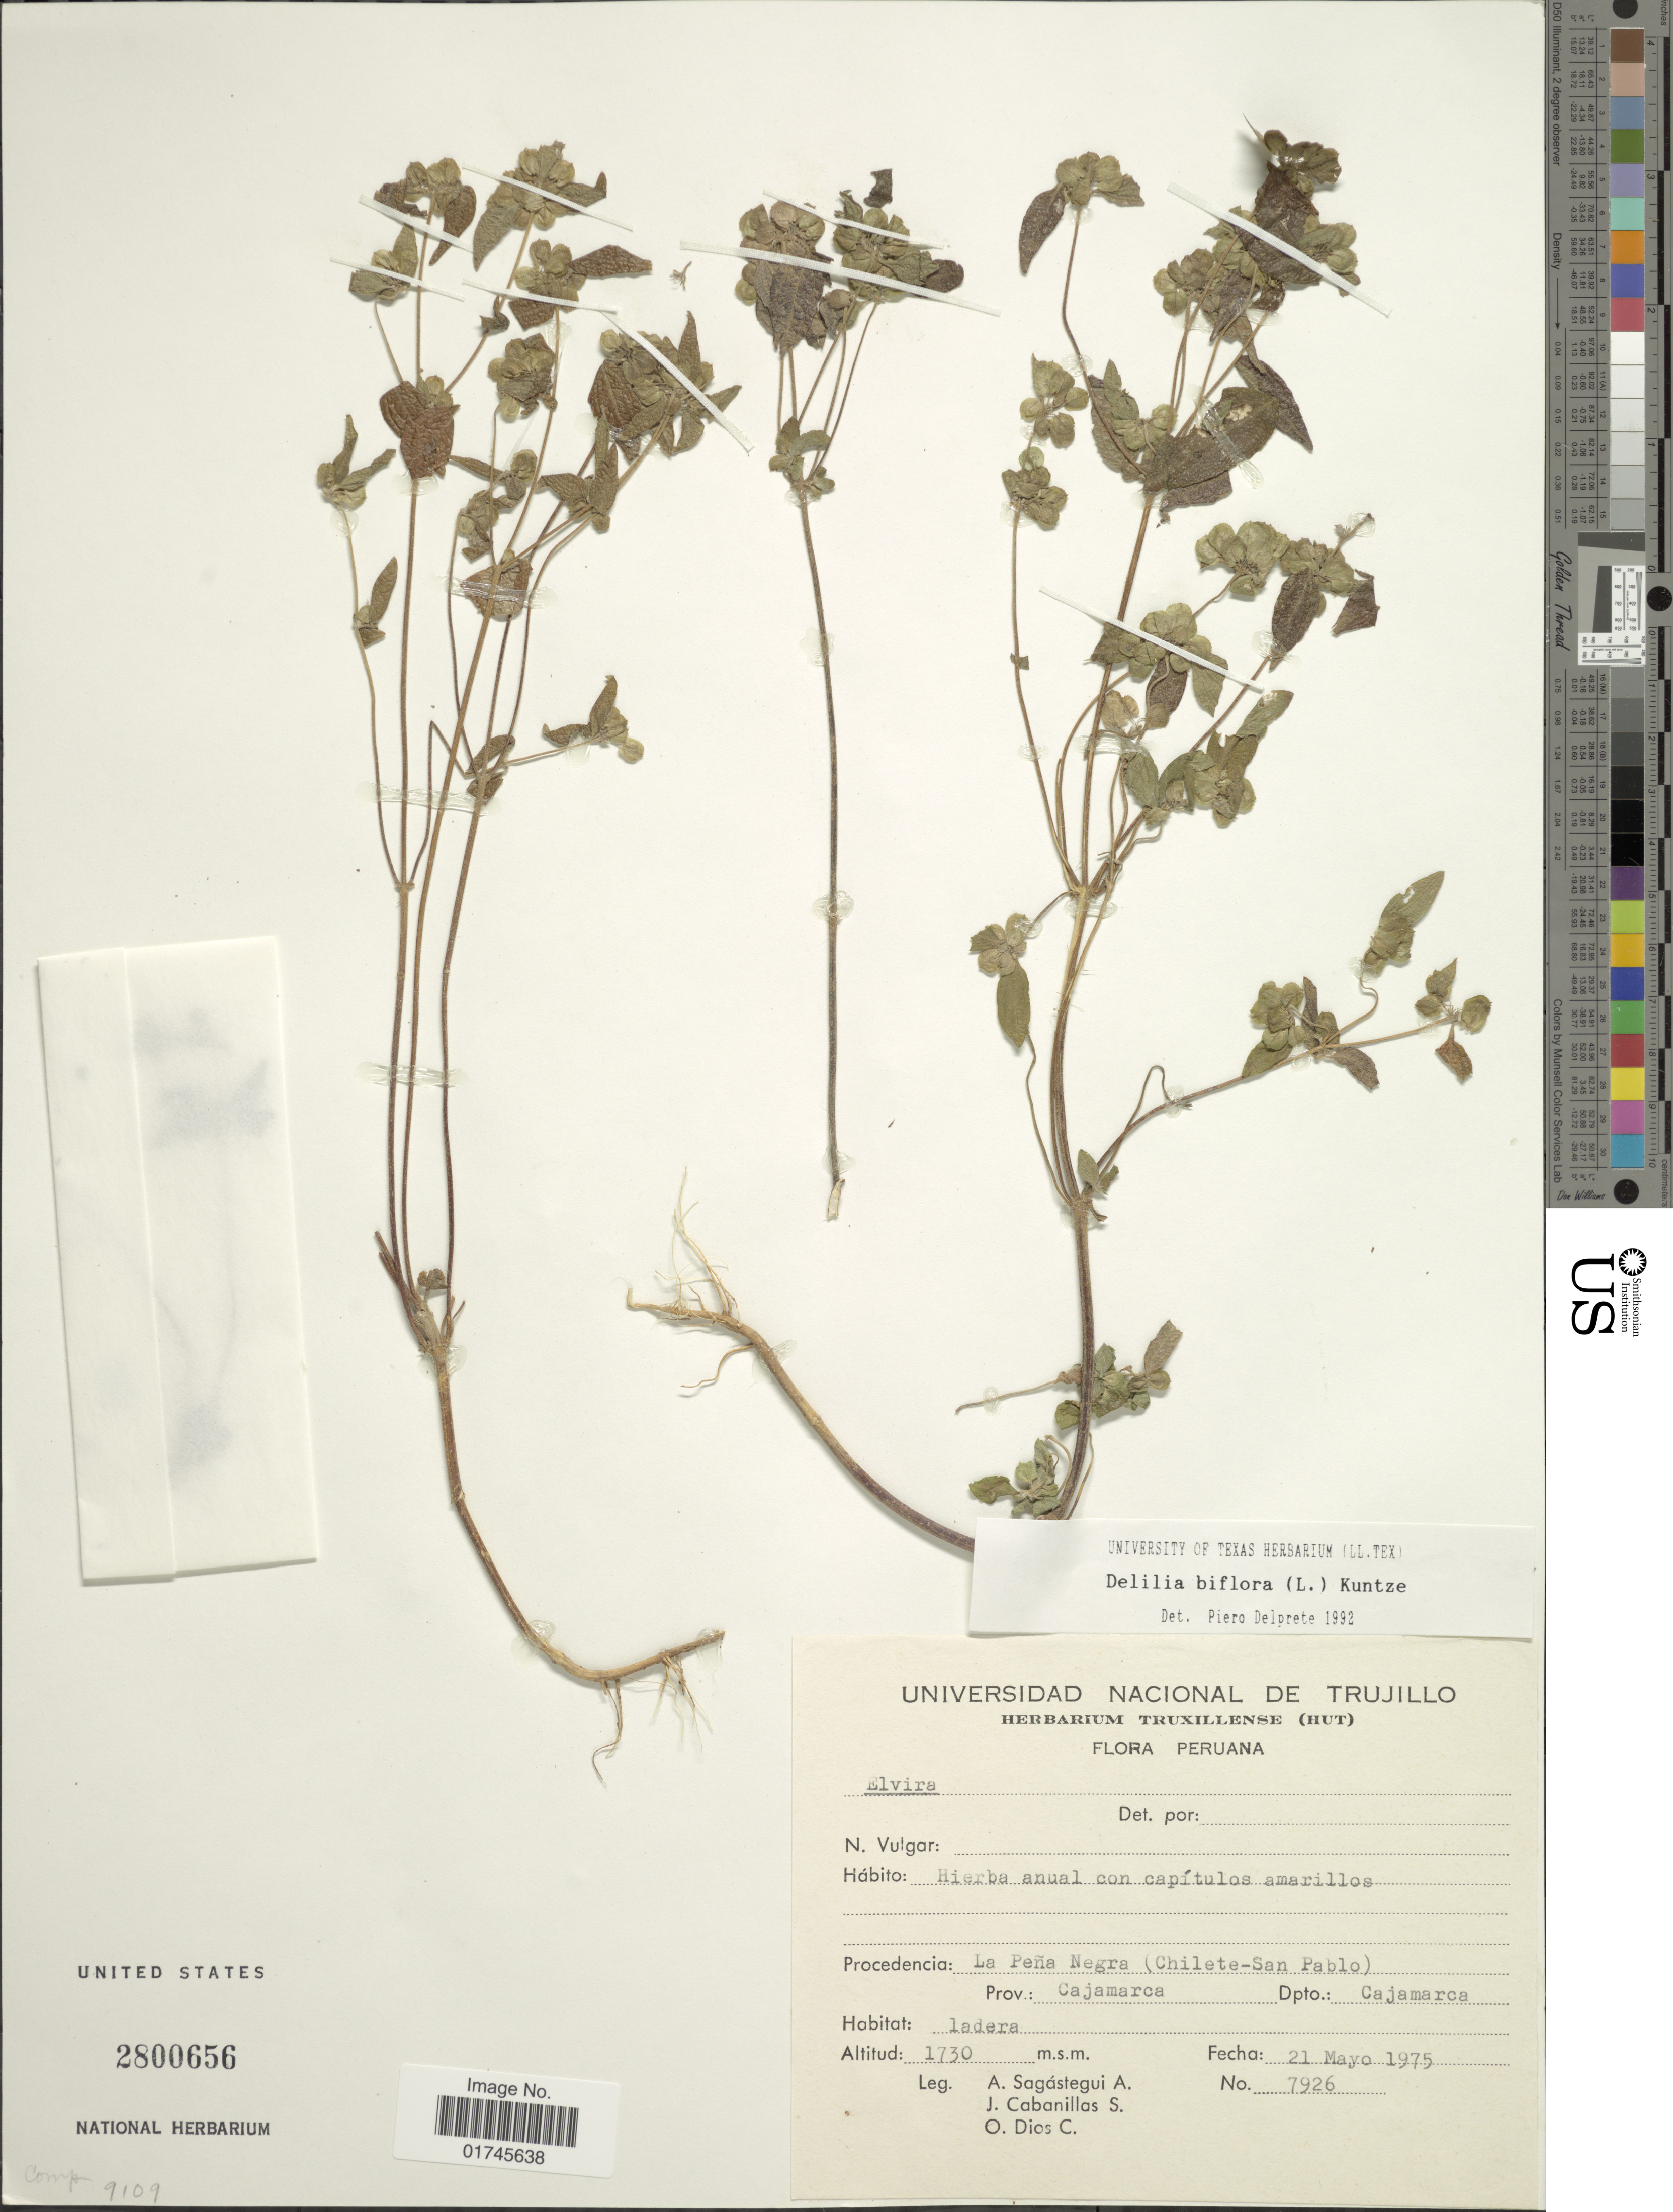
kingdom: Plantae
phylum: Tracheophyta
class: Magnoliopsida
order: Asterales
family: Asteraceae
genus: Delilia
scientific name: Delilia biflora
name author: (L.) Kuntze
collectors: A. Sagástegui A., J. Cabanillas S. & O. Dios C.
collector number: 7926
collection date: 1975-05-21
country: Peru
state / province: Cajamarca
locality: Procendia: La Peña Negra (Chilete-San Pablo), Dpto Cajamarca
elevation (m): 1730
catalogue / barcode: US 2800656